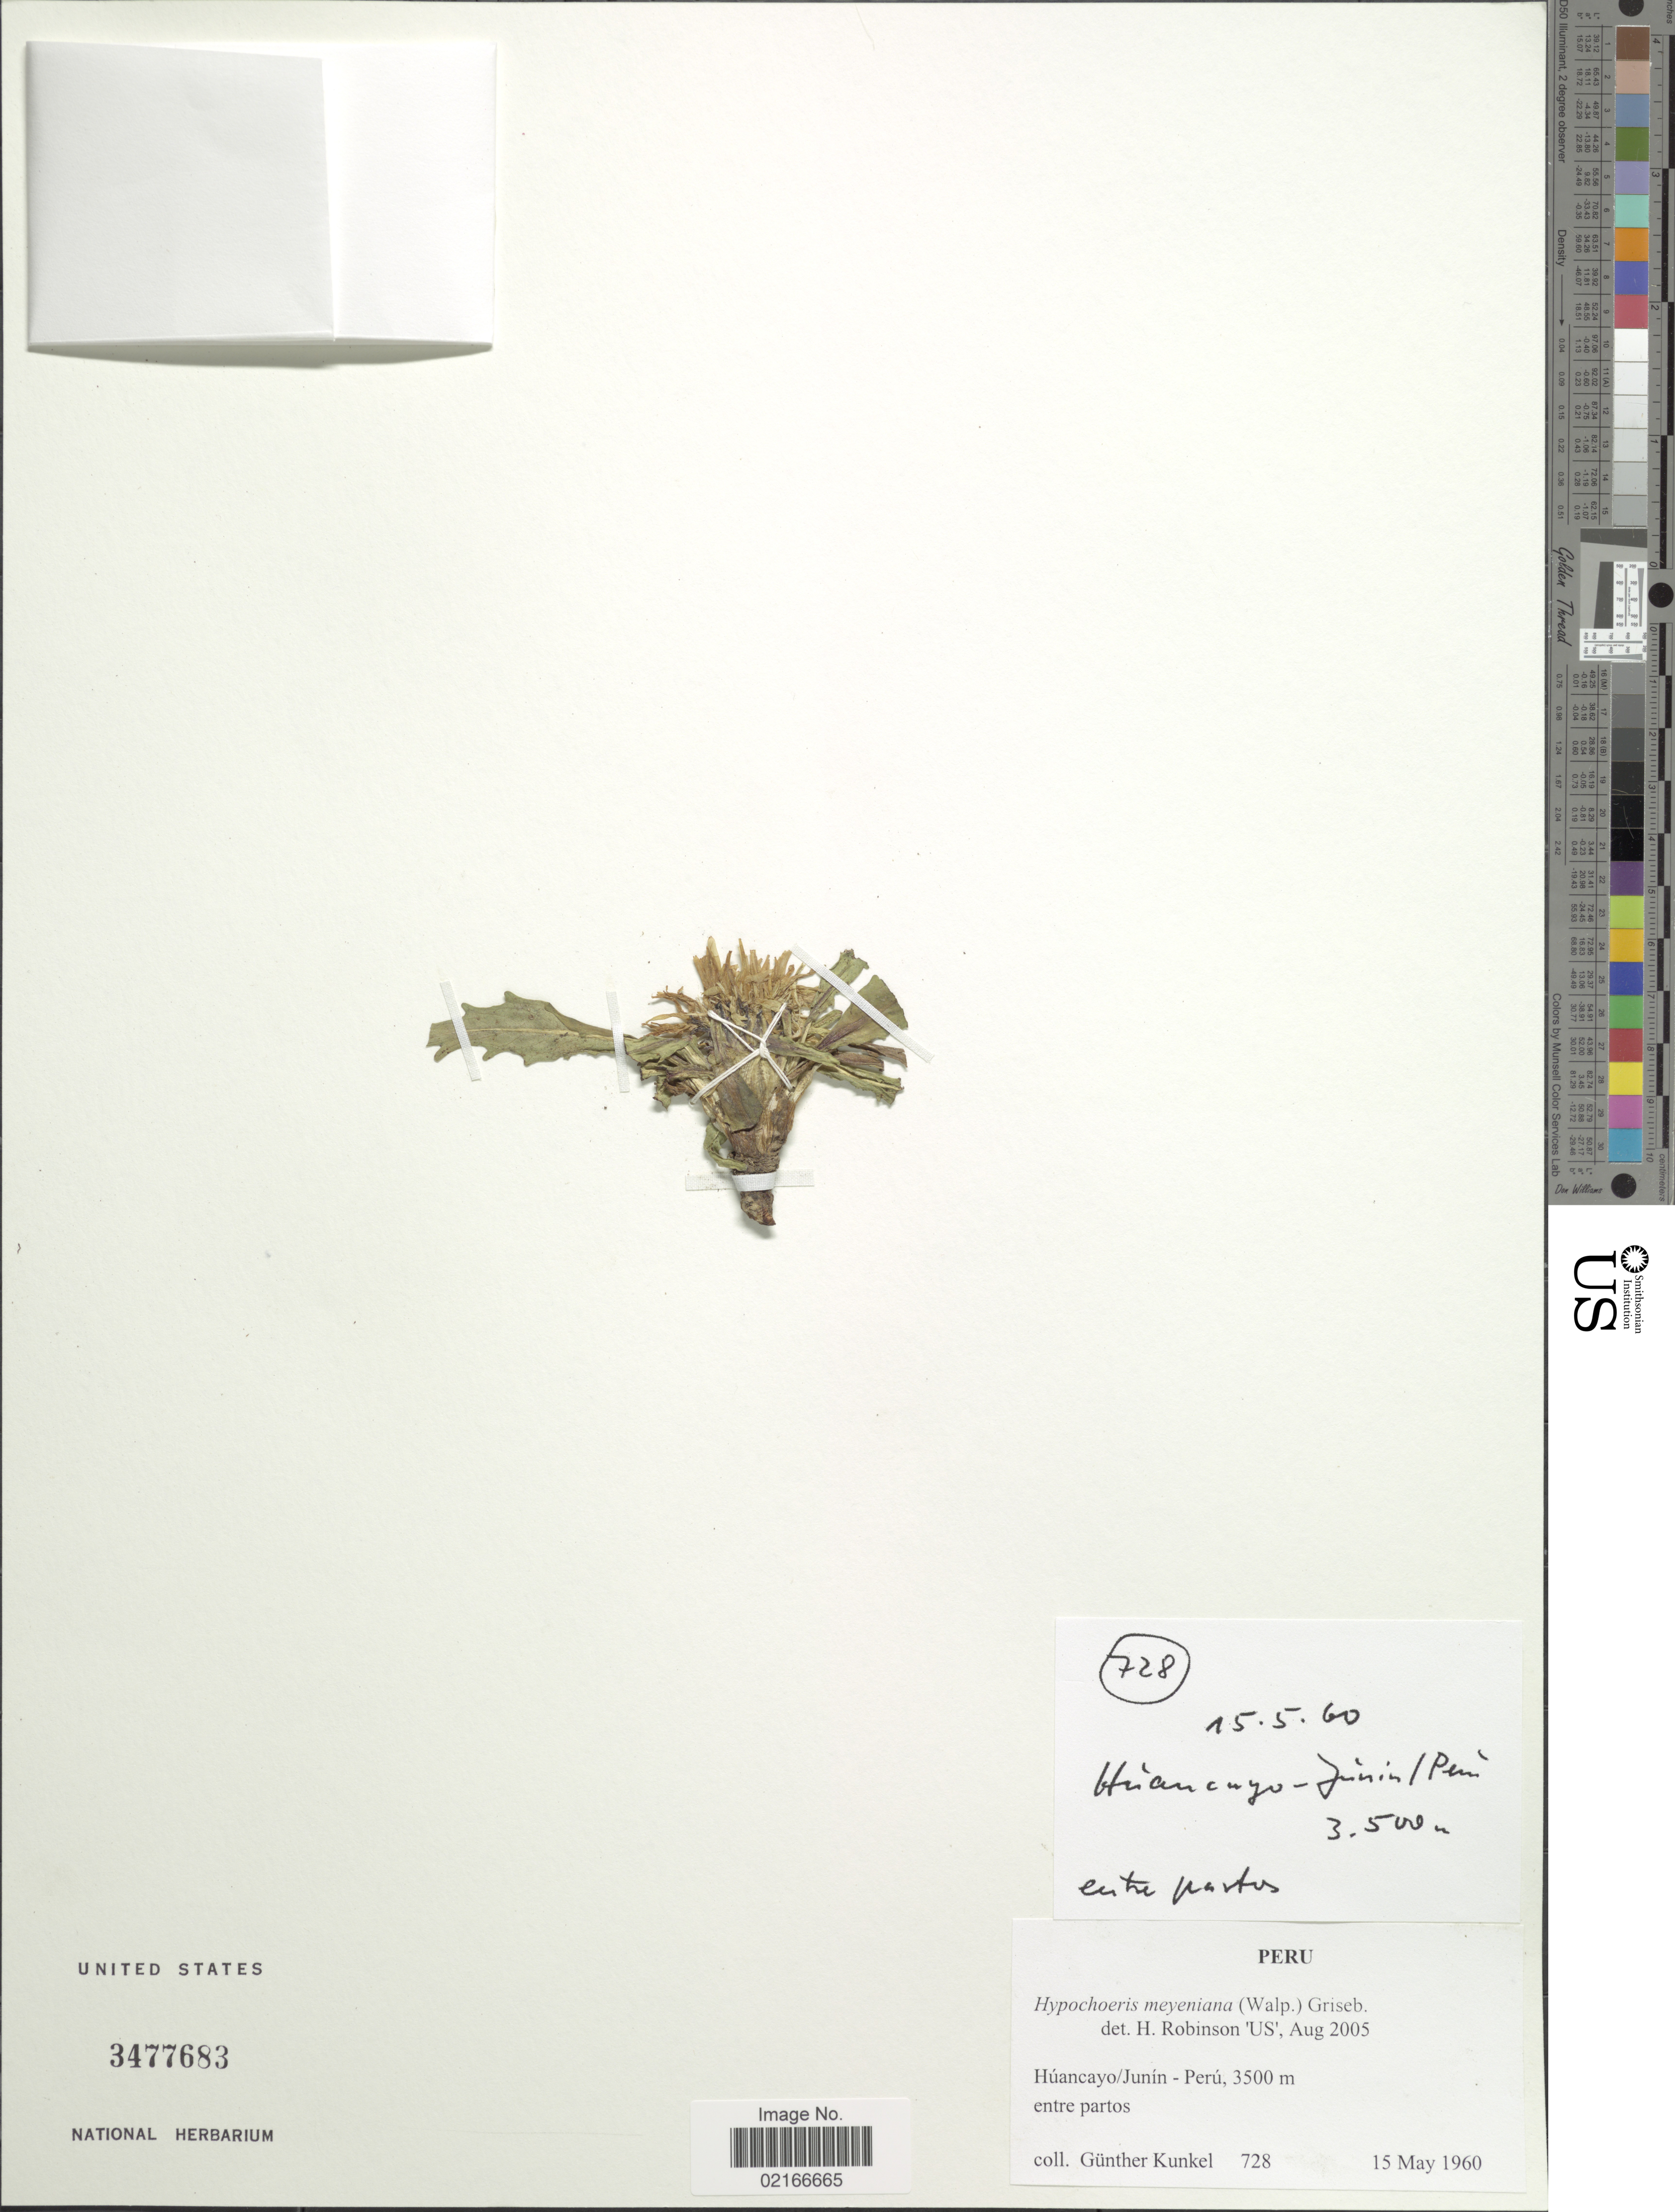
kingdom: Plantae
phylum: Tracheophyta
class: Magnoliopsida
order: Asterales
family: Asteraceae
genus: Hypochaeris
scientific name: Hypochaeris meyeniana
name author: (Walp.) Benth. & Hook. f. ex Griseb.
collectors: G. Kunkel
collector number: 728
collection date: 1960-05-15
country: Peru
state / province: Junín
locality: Húancayo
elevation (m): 3500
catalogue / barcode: US 3477683